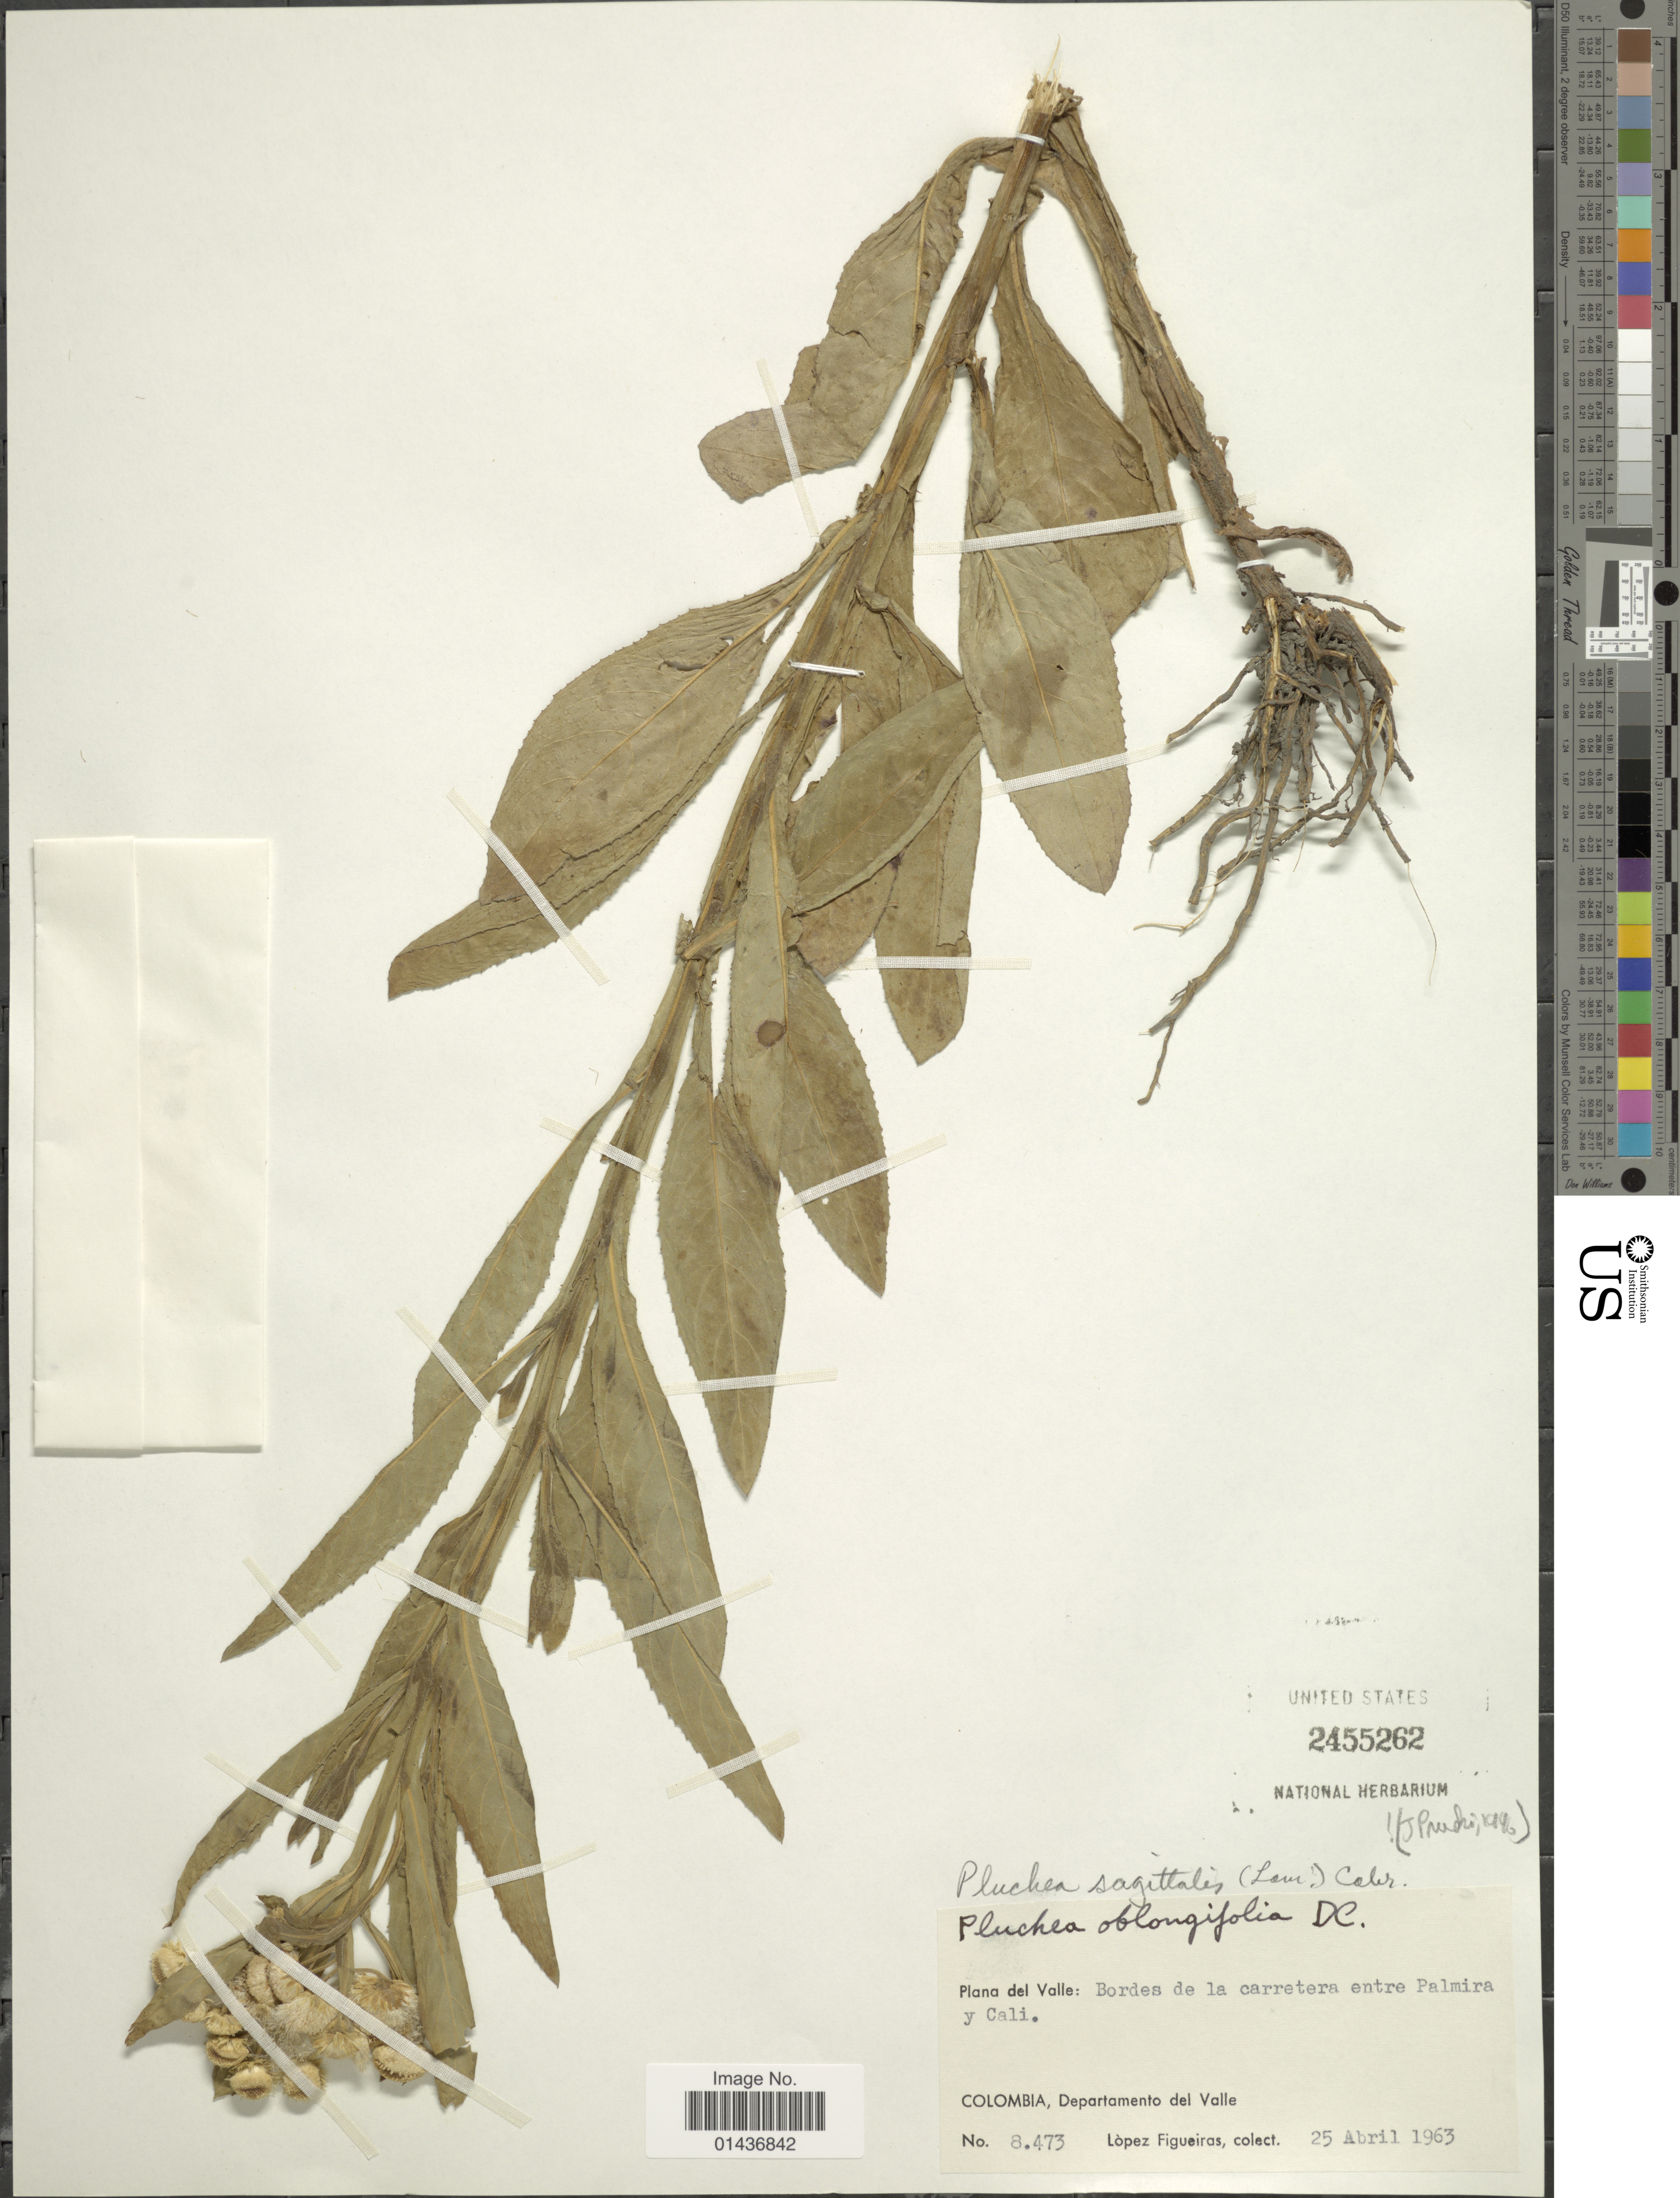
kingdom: Plantae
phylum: Tracheophyta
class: Magnoliopsida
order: Asterales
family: Asteraceae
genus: Pluchea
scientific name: Pluchea suaveolens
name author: (Vell.) Kuntze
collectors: M. López Figueiras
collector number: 8473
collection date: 1963-04-25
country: Colombia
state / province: Valle del Cauca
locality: Plana del Valle: Bordes de la carretera entre Palmira y Cali, Departamento del Valle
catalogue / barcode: US 2455262